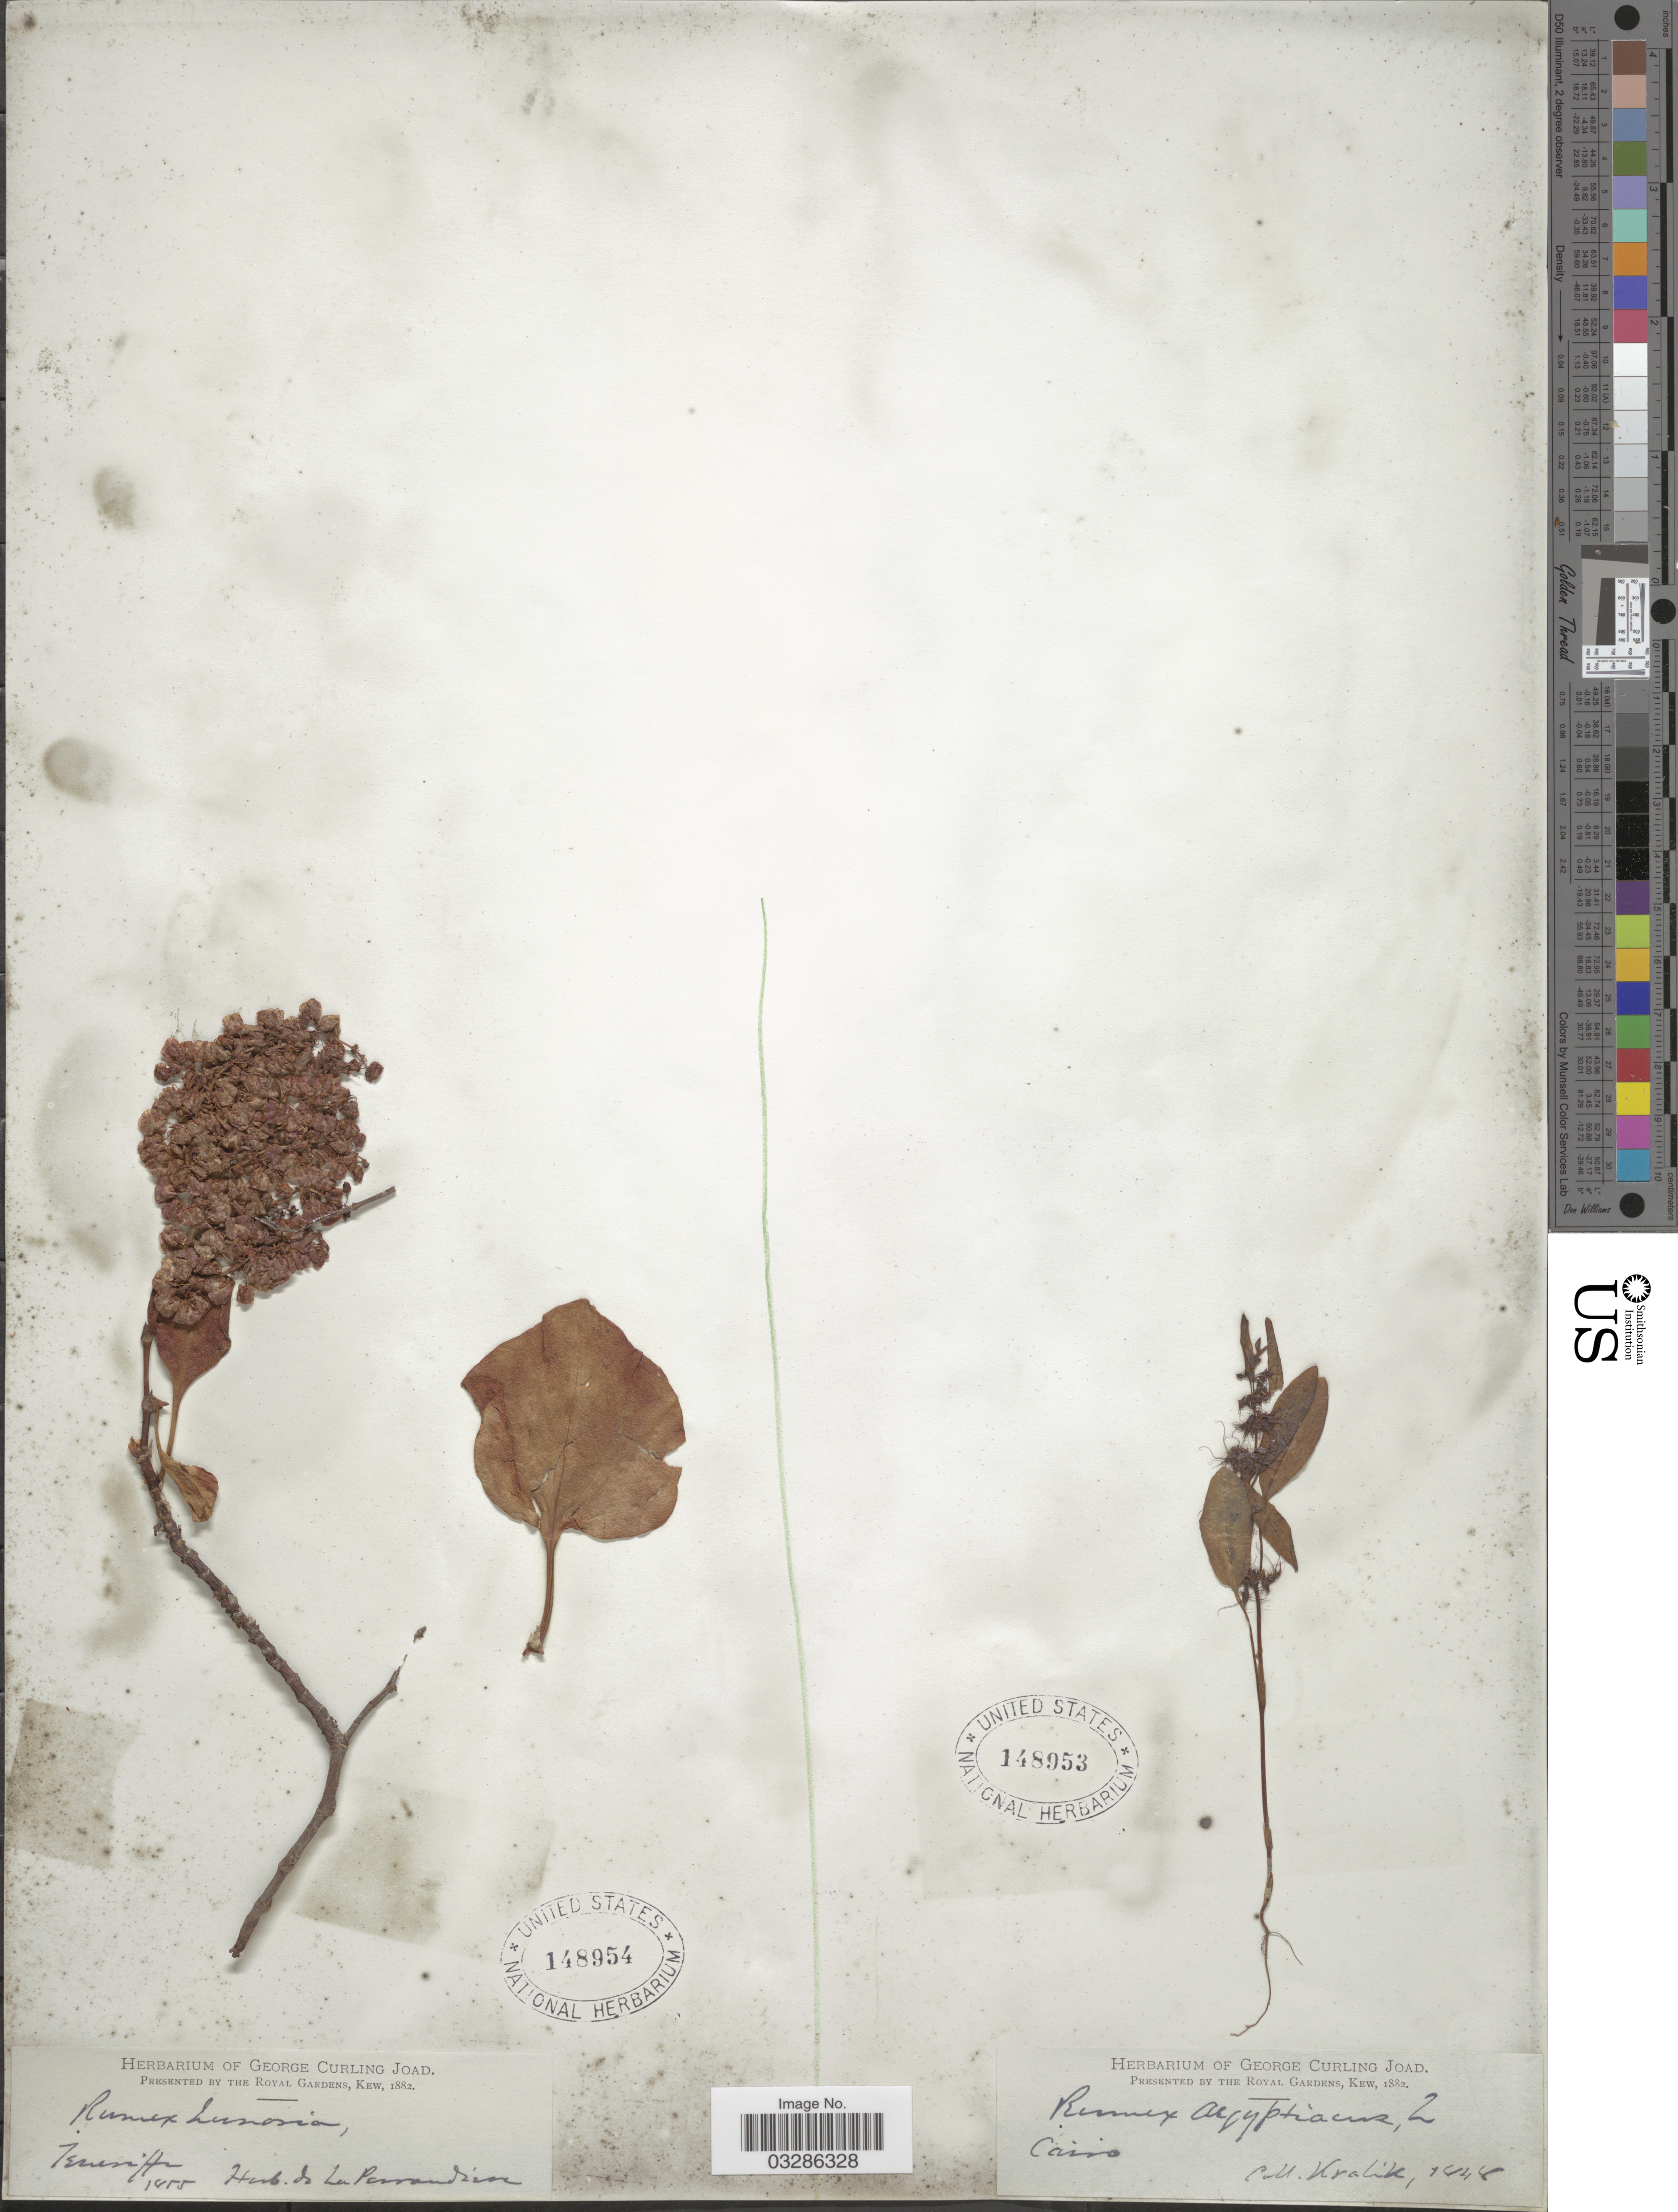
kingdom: Plantae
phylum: Tracheophyta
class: Magnoliopsida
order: Caryophyllales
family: Polygonaceae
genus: Rumex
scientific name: Rumex aegyptiacus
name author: L.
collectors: Kralik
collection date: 1848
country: Egypt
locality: Cairo.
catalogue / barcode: US 148953-2